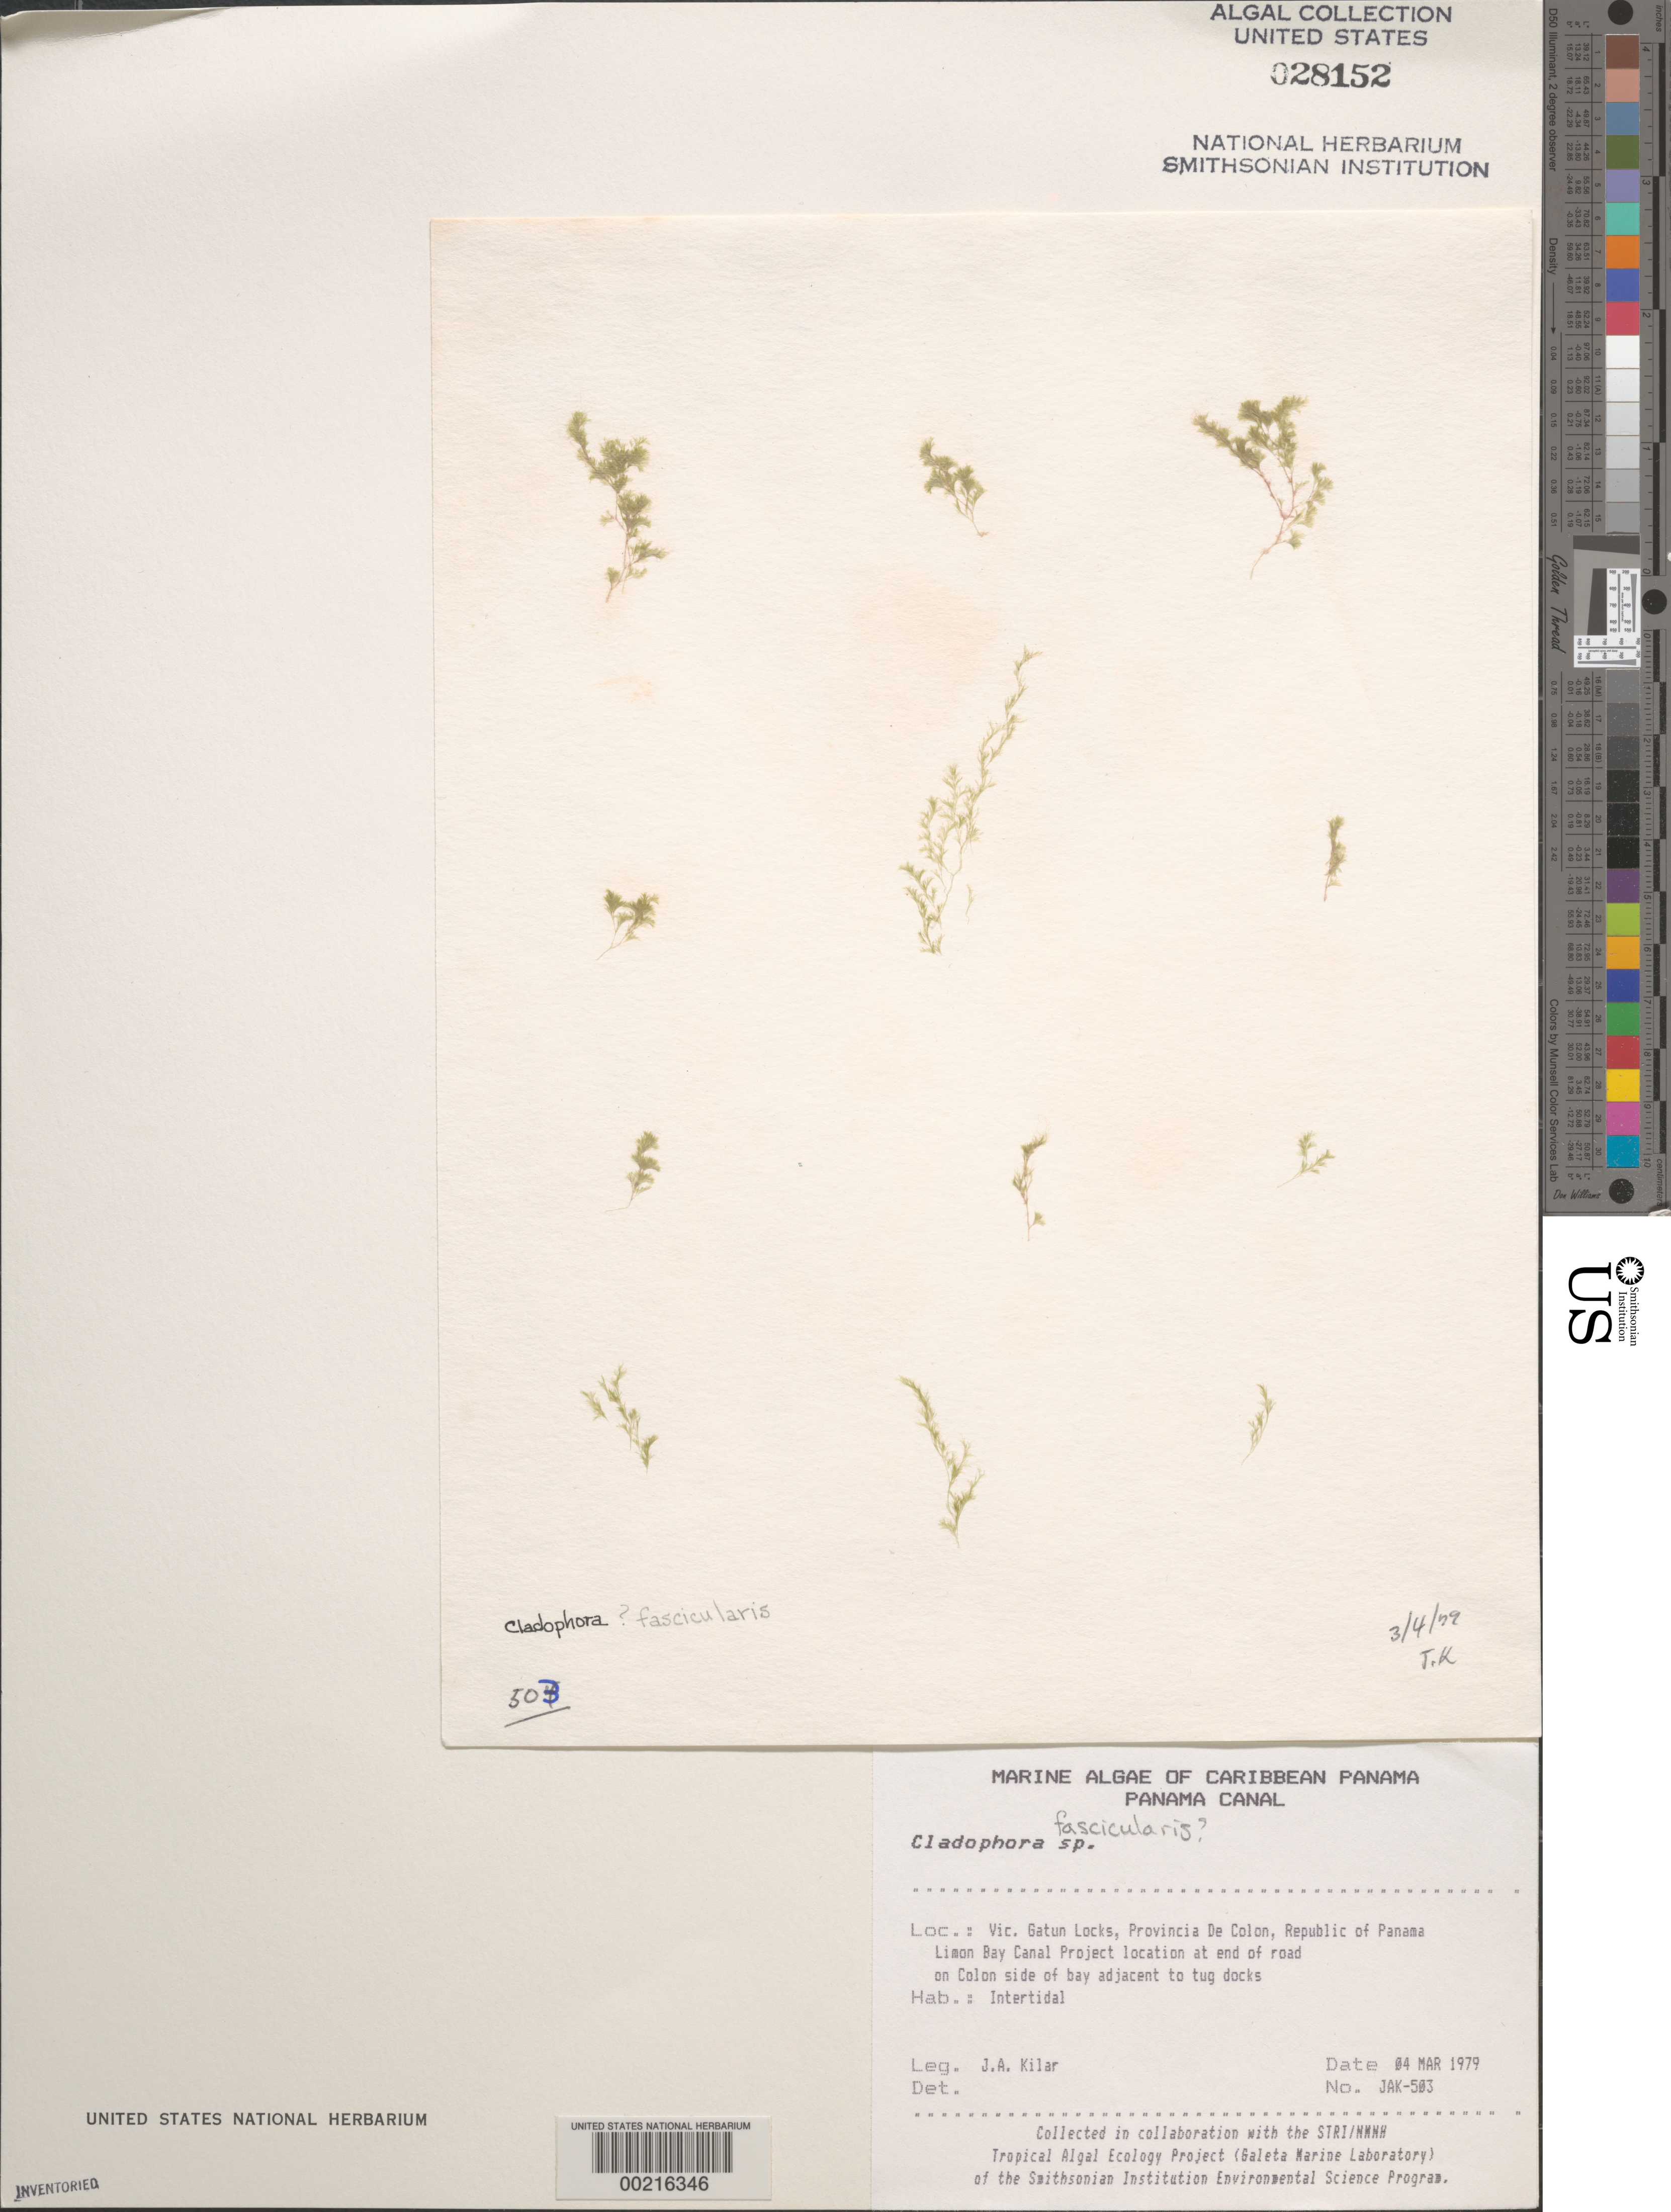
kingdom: Plantae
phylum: Chlorophyta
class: Ulvophyceae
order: Cladophorales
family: Cladophoraceae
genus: Cladophora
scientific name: Cladophora vagabunda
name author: (L.) C. Hoek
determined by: Algae name updating Project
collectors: J. A. Kilar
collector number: JAK-503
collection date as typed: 04 Mar 1979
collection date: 1979-03-04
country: Panama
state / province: Colón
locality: Gatun Locks area, Limon Bay Canal Project, Panama Canal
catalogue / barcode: US 28152